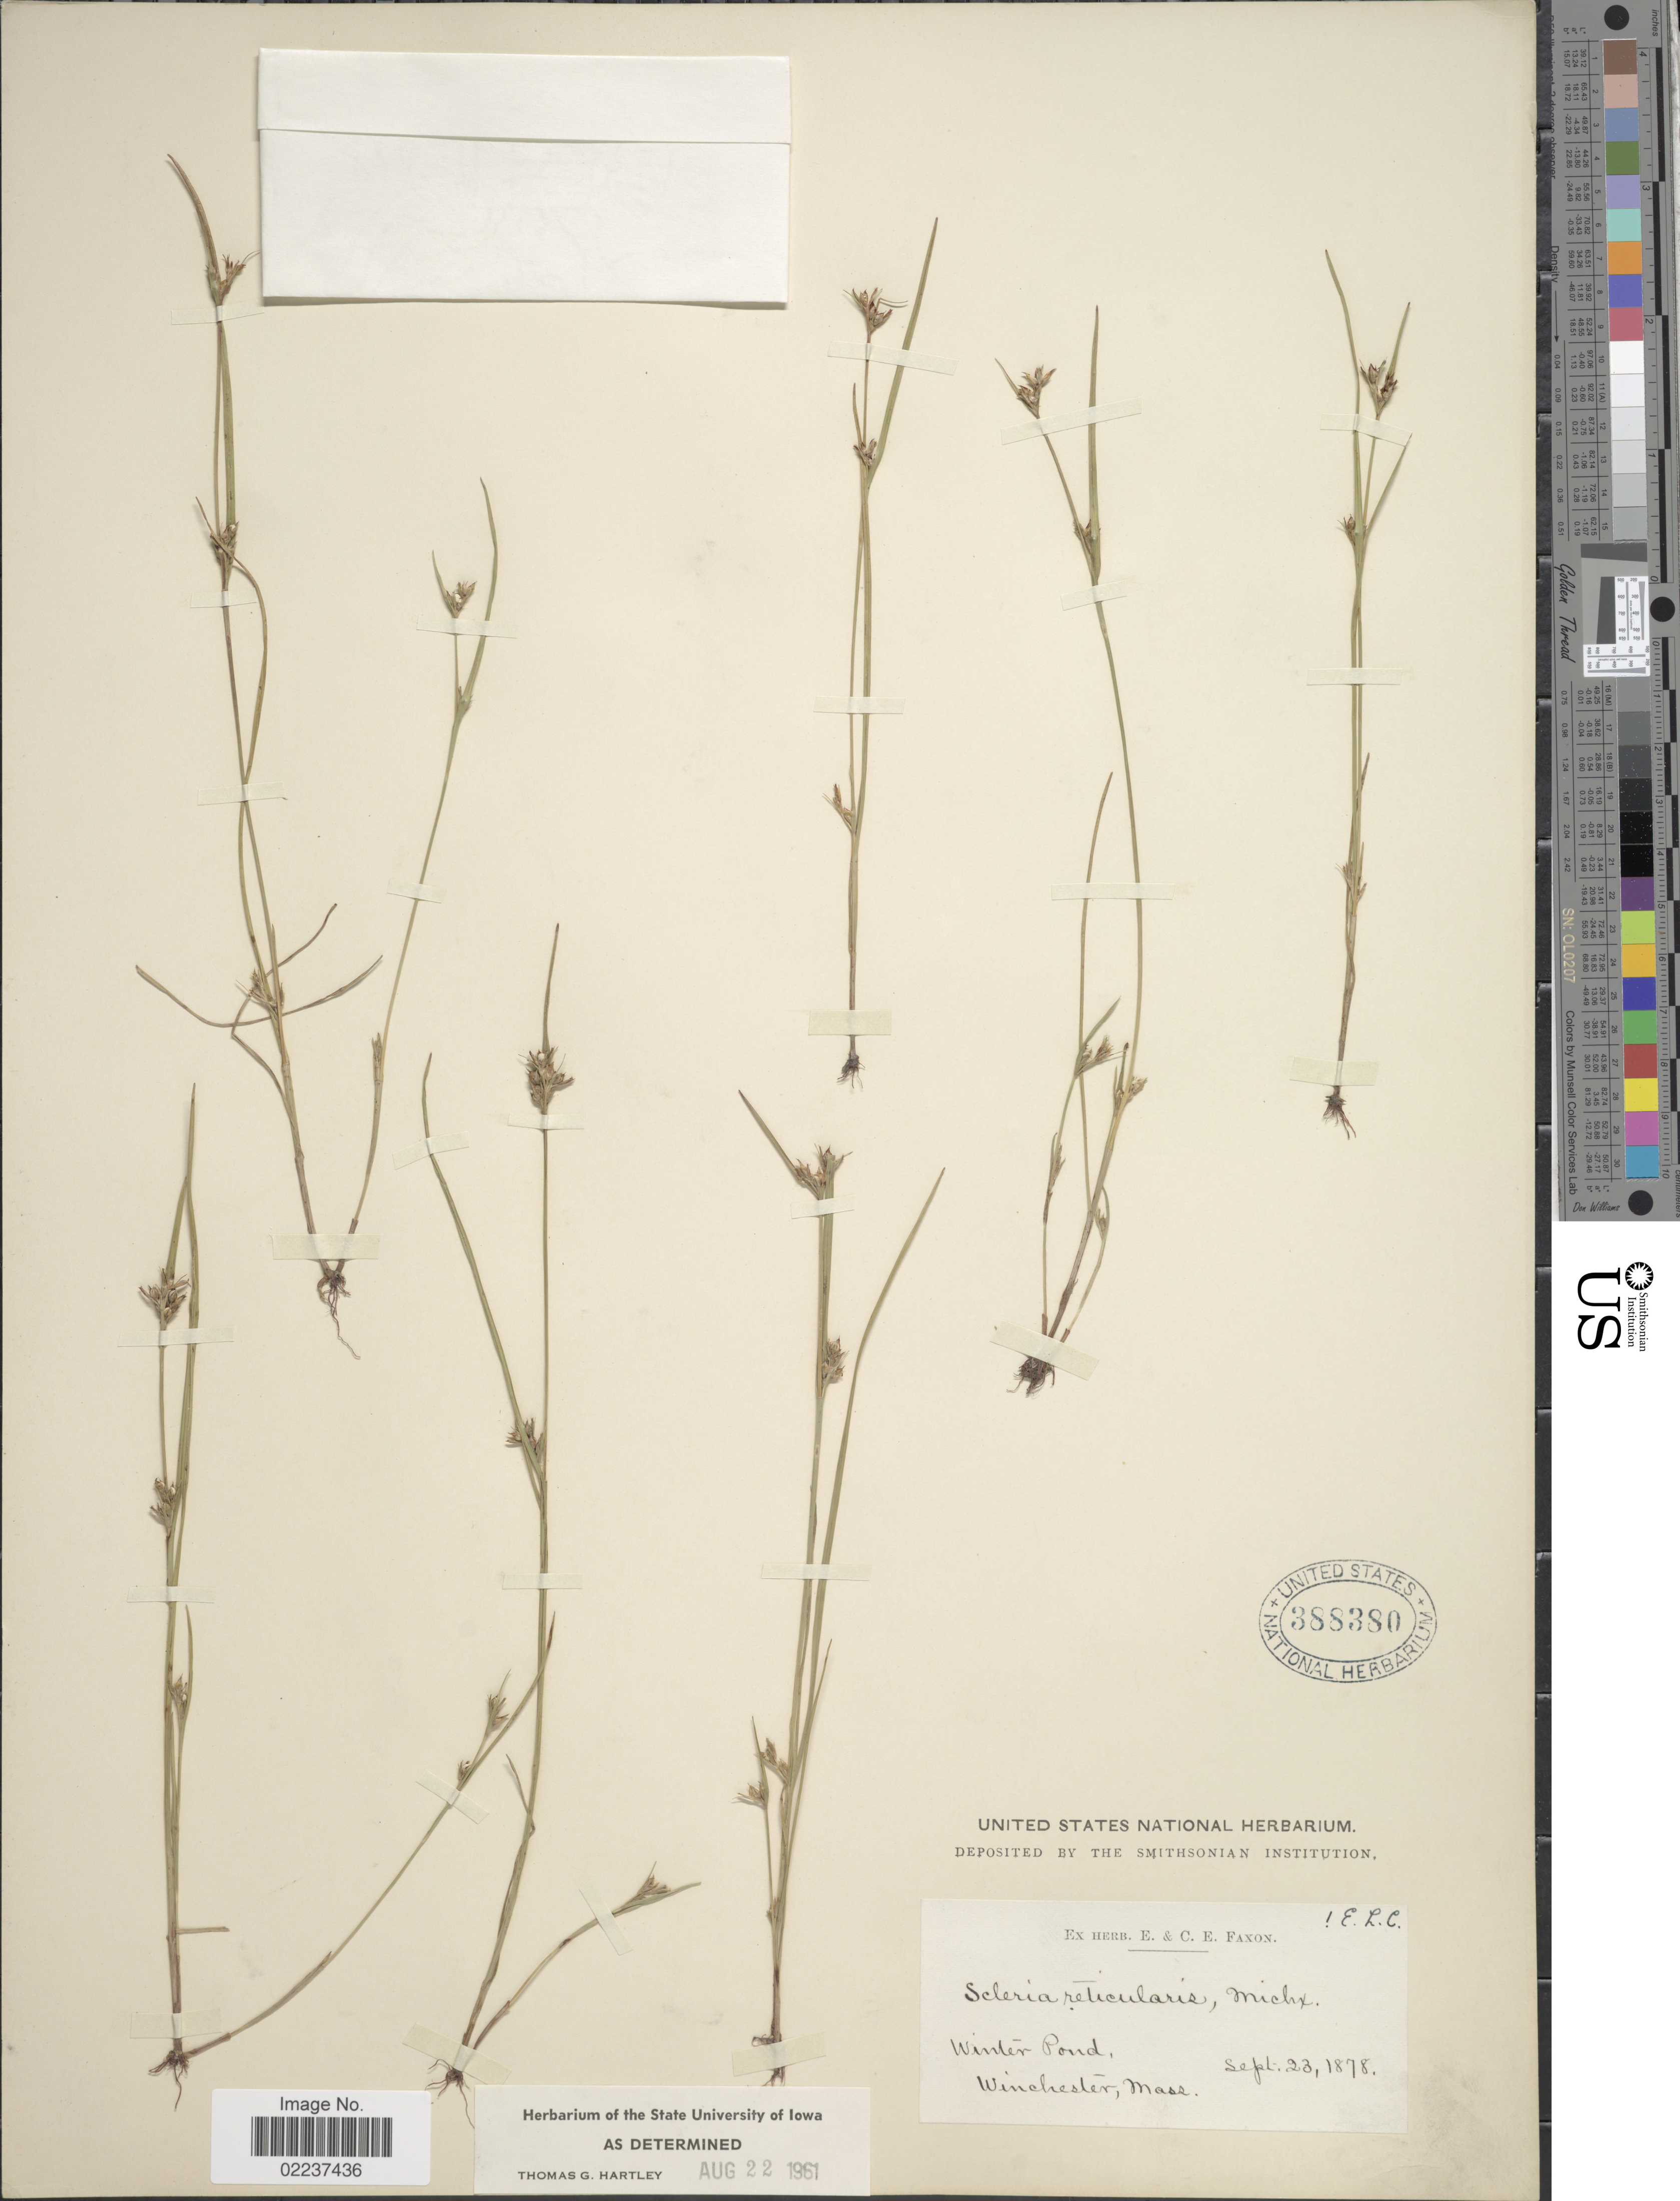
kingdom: Plantae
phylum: Tracheophyta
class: Liliopsida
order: Poales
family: Cyperaceae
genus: Scleria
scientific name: Scleria reticularis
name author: Michx.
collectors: ex herb. E. & C.E. Faxon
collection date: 1878-09-23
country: United States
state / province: Massachusetts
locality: Winter Pond, Winchester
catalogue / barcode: US 388380